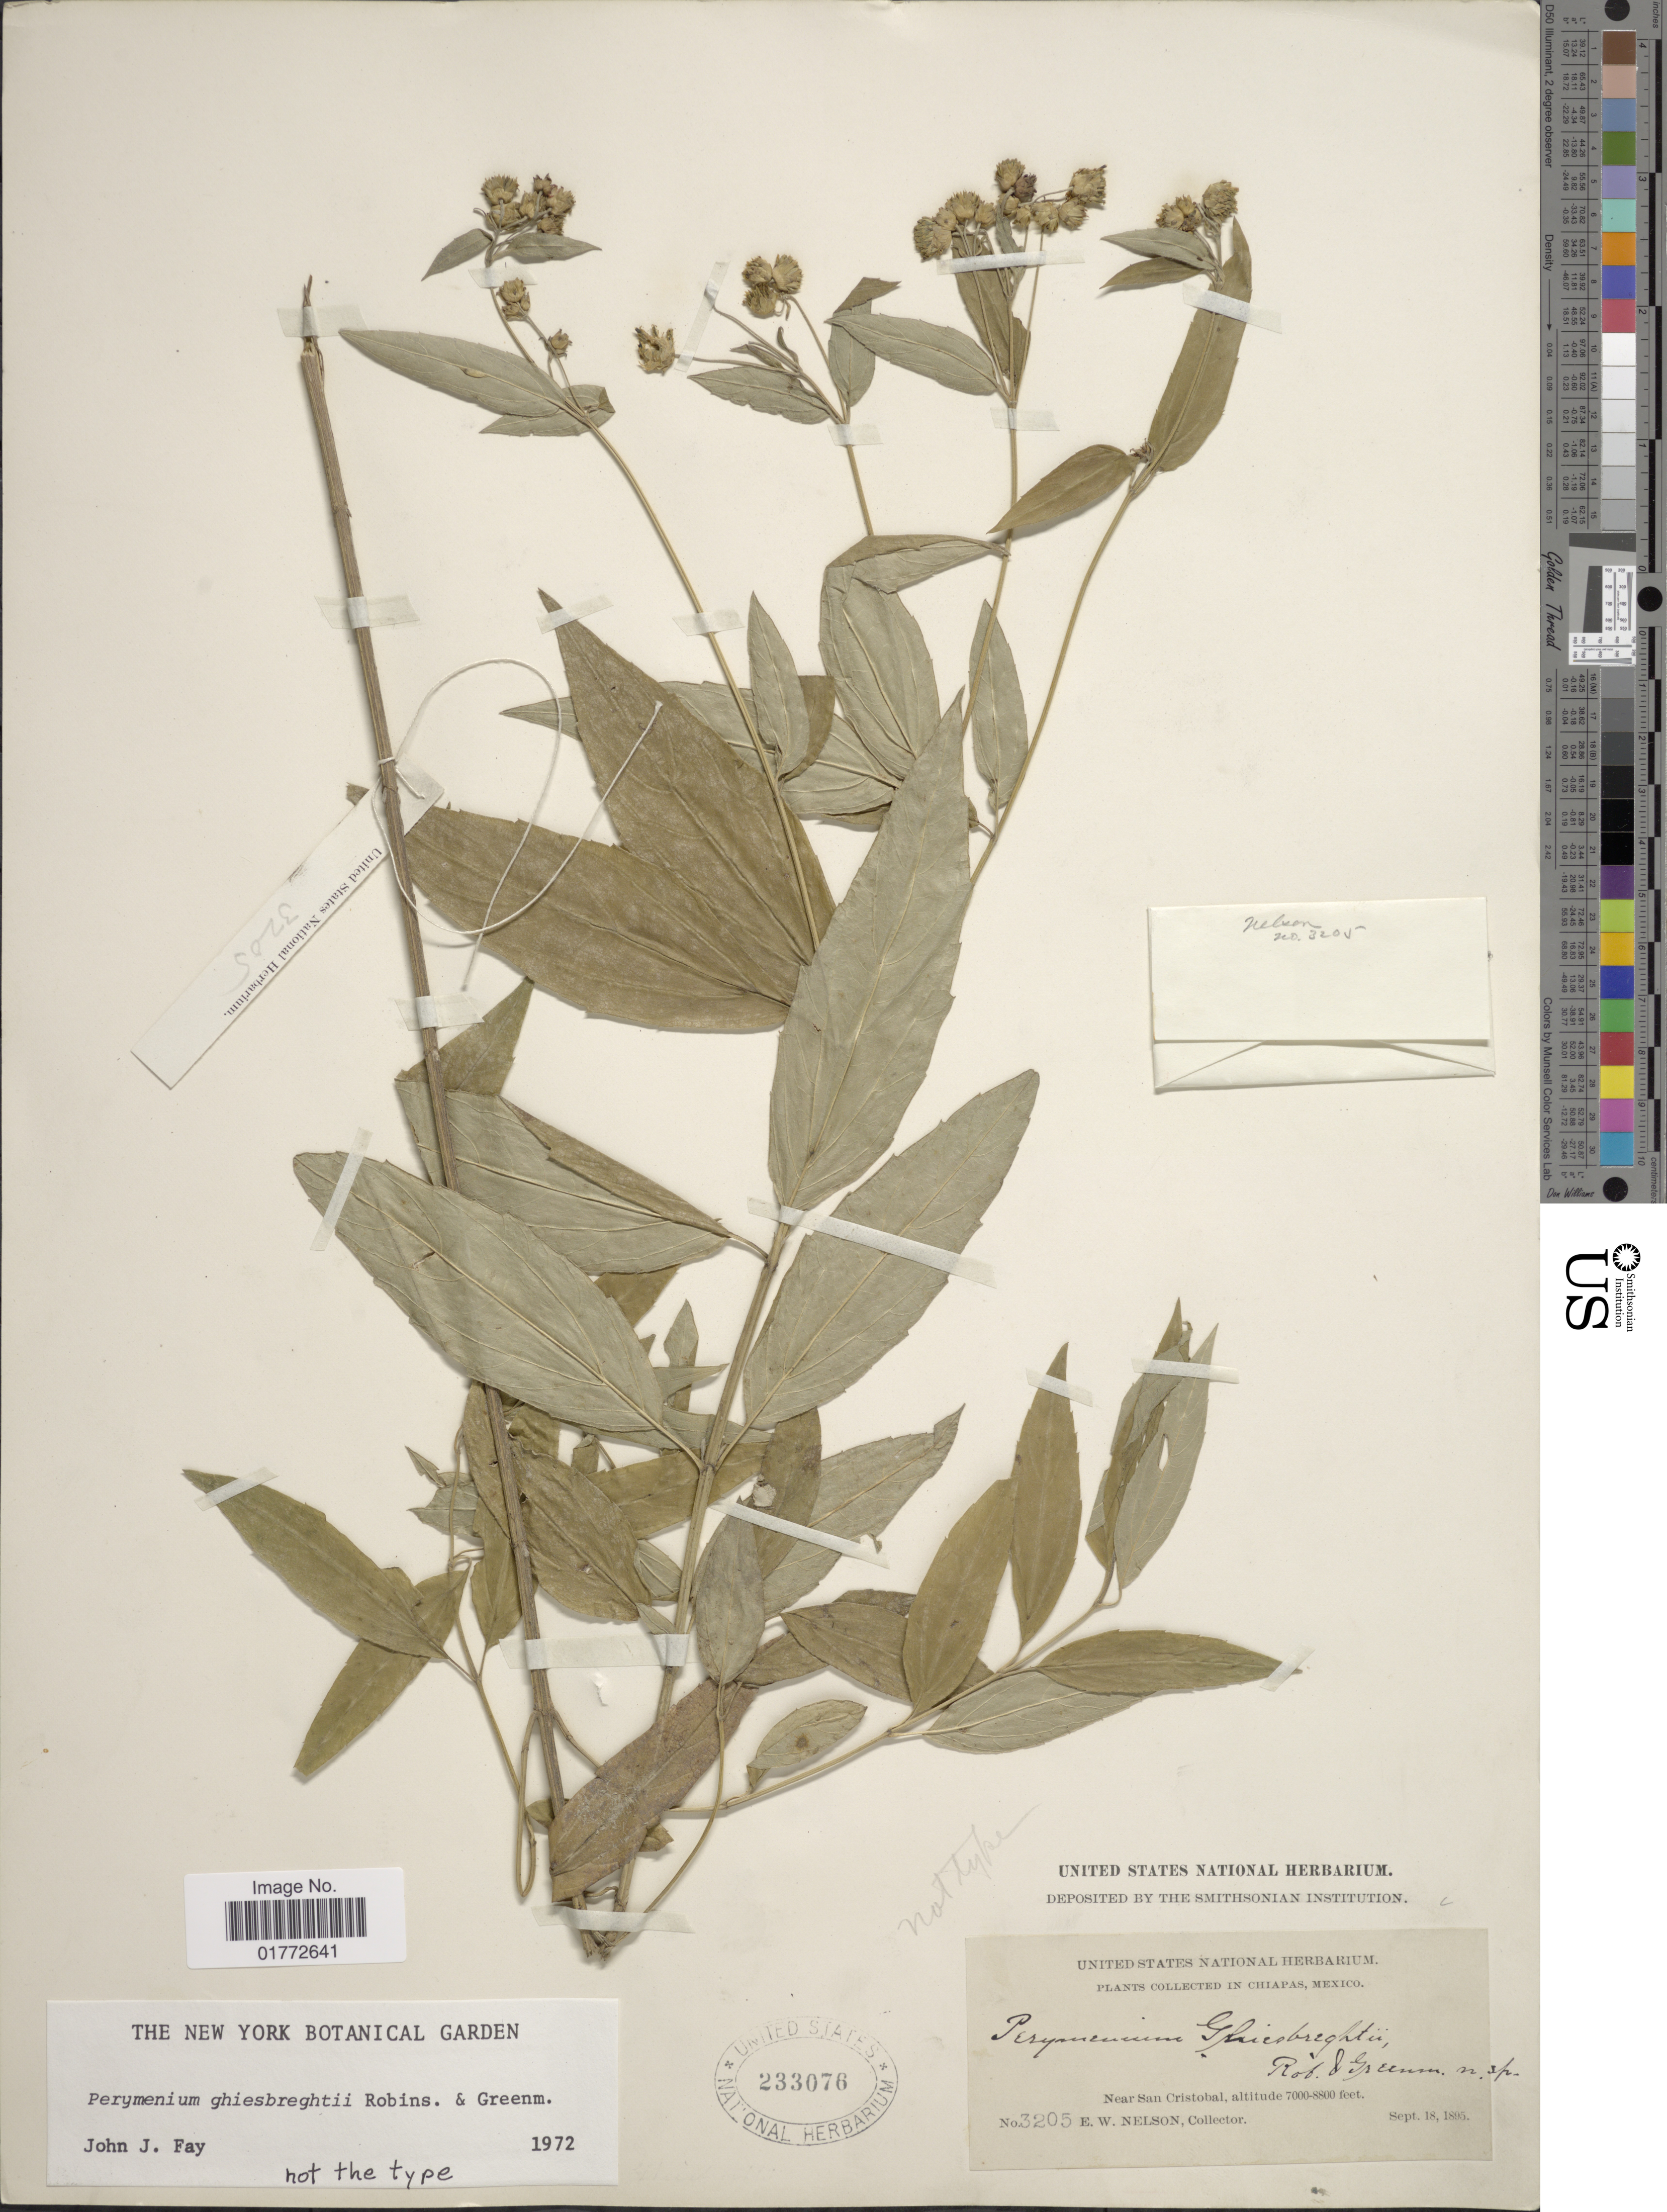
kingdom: Plantae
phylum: Tracheophyta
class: Magnoliopsida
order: Asterales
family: Asteraceae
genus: Perymenium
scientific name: Perymenium ghiesbreghtii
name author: B.L. Rob. & Greenm.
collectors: E. W. Nelson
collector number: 3205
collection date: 1895-09-18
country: Mexico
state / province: Chiapas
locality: Near San Cristobal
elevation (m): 2134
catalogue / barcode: US 233076